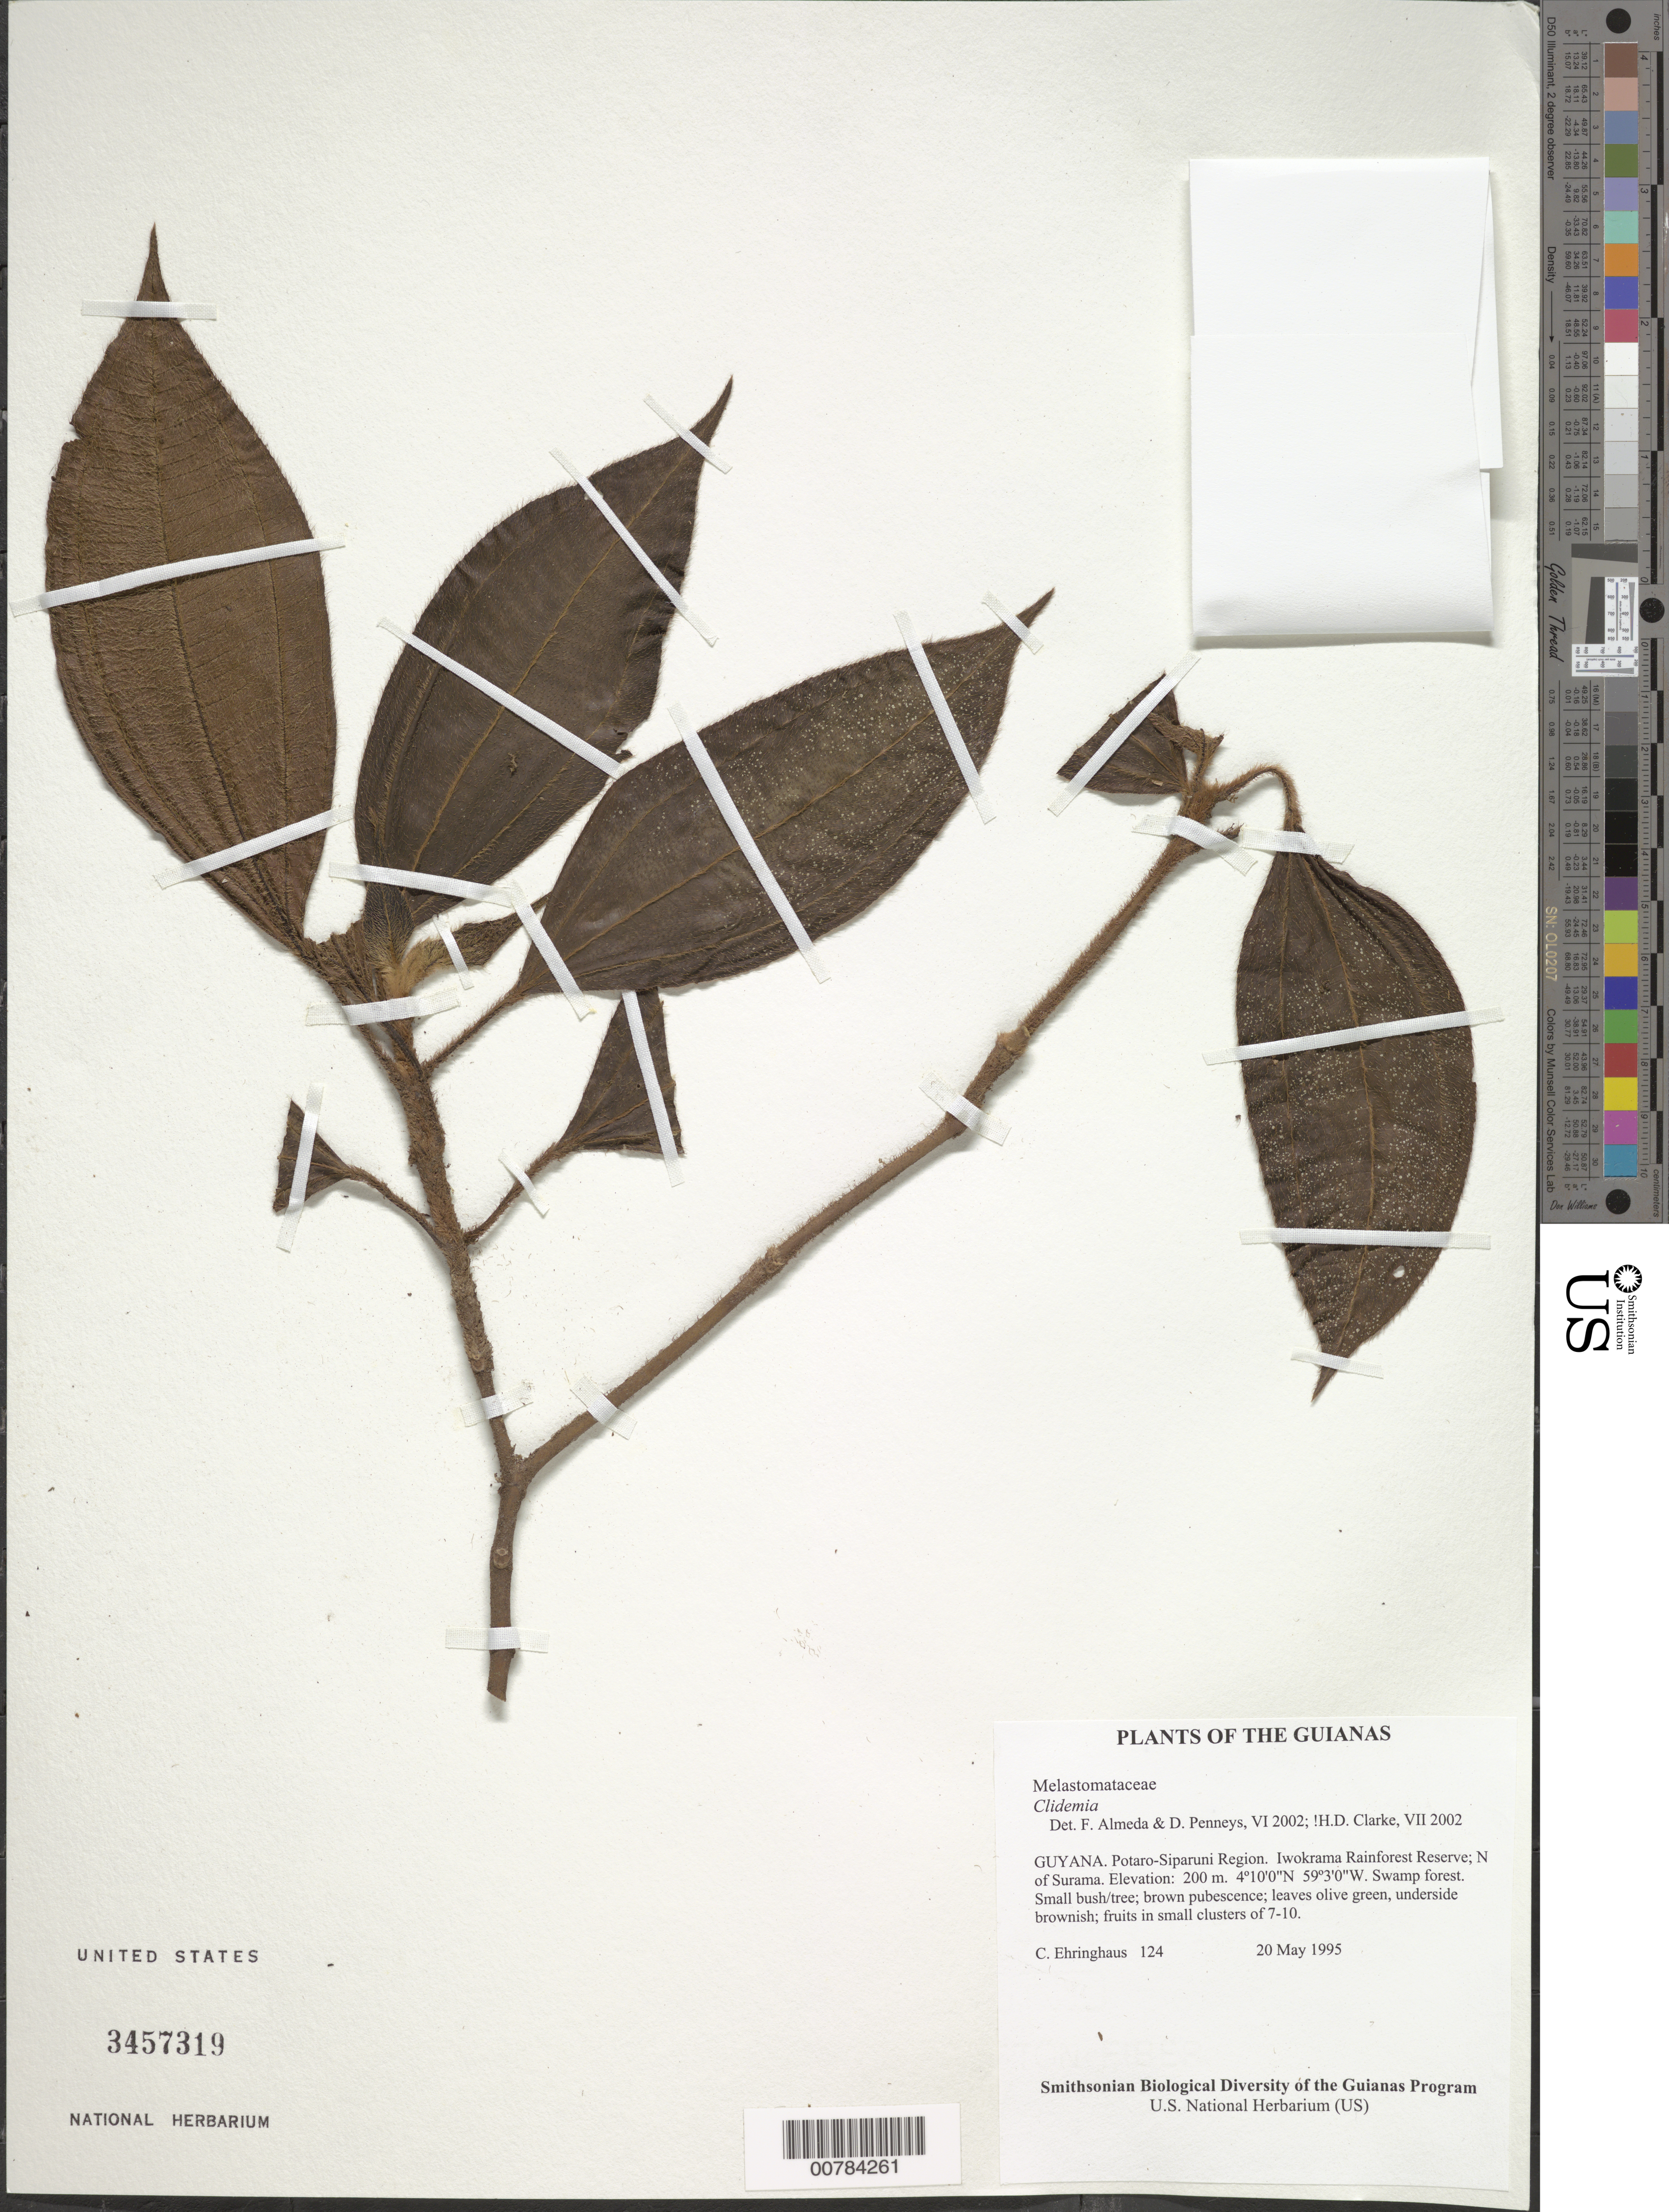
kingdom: Plantae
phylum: Tracheophyta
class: Magnoliopsida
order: Myrtales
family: Melastomataceae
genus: Miconia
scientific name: Miconia lappacea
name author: (DC.) Triana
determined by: Clarke, H. D., University of North Carolina (Asheville)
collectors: C. Ehringhaus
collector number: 124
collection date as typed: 20 May 1995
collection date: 1995-05-20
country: Guyana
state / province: Potaro-Siparuni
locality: Iwokrama Rainforest Reserve; N of Surama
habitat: Swamp forest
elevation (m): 200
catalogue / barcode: US 3457319